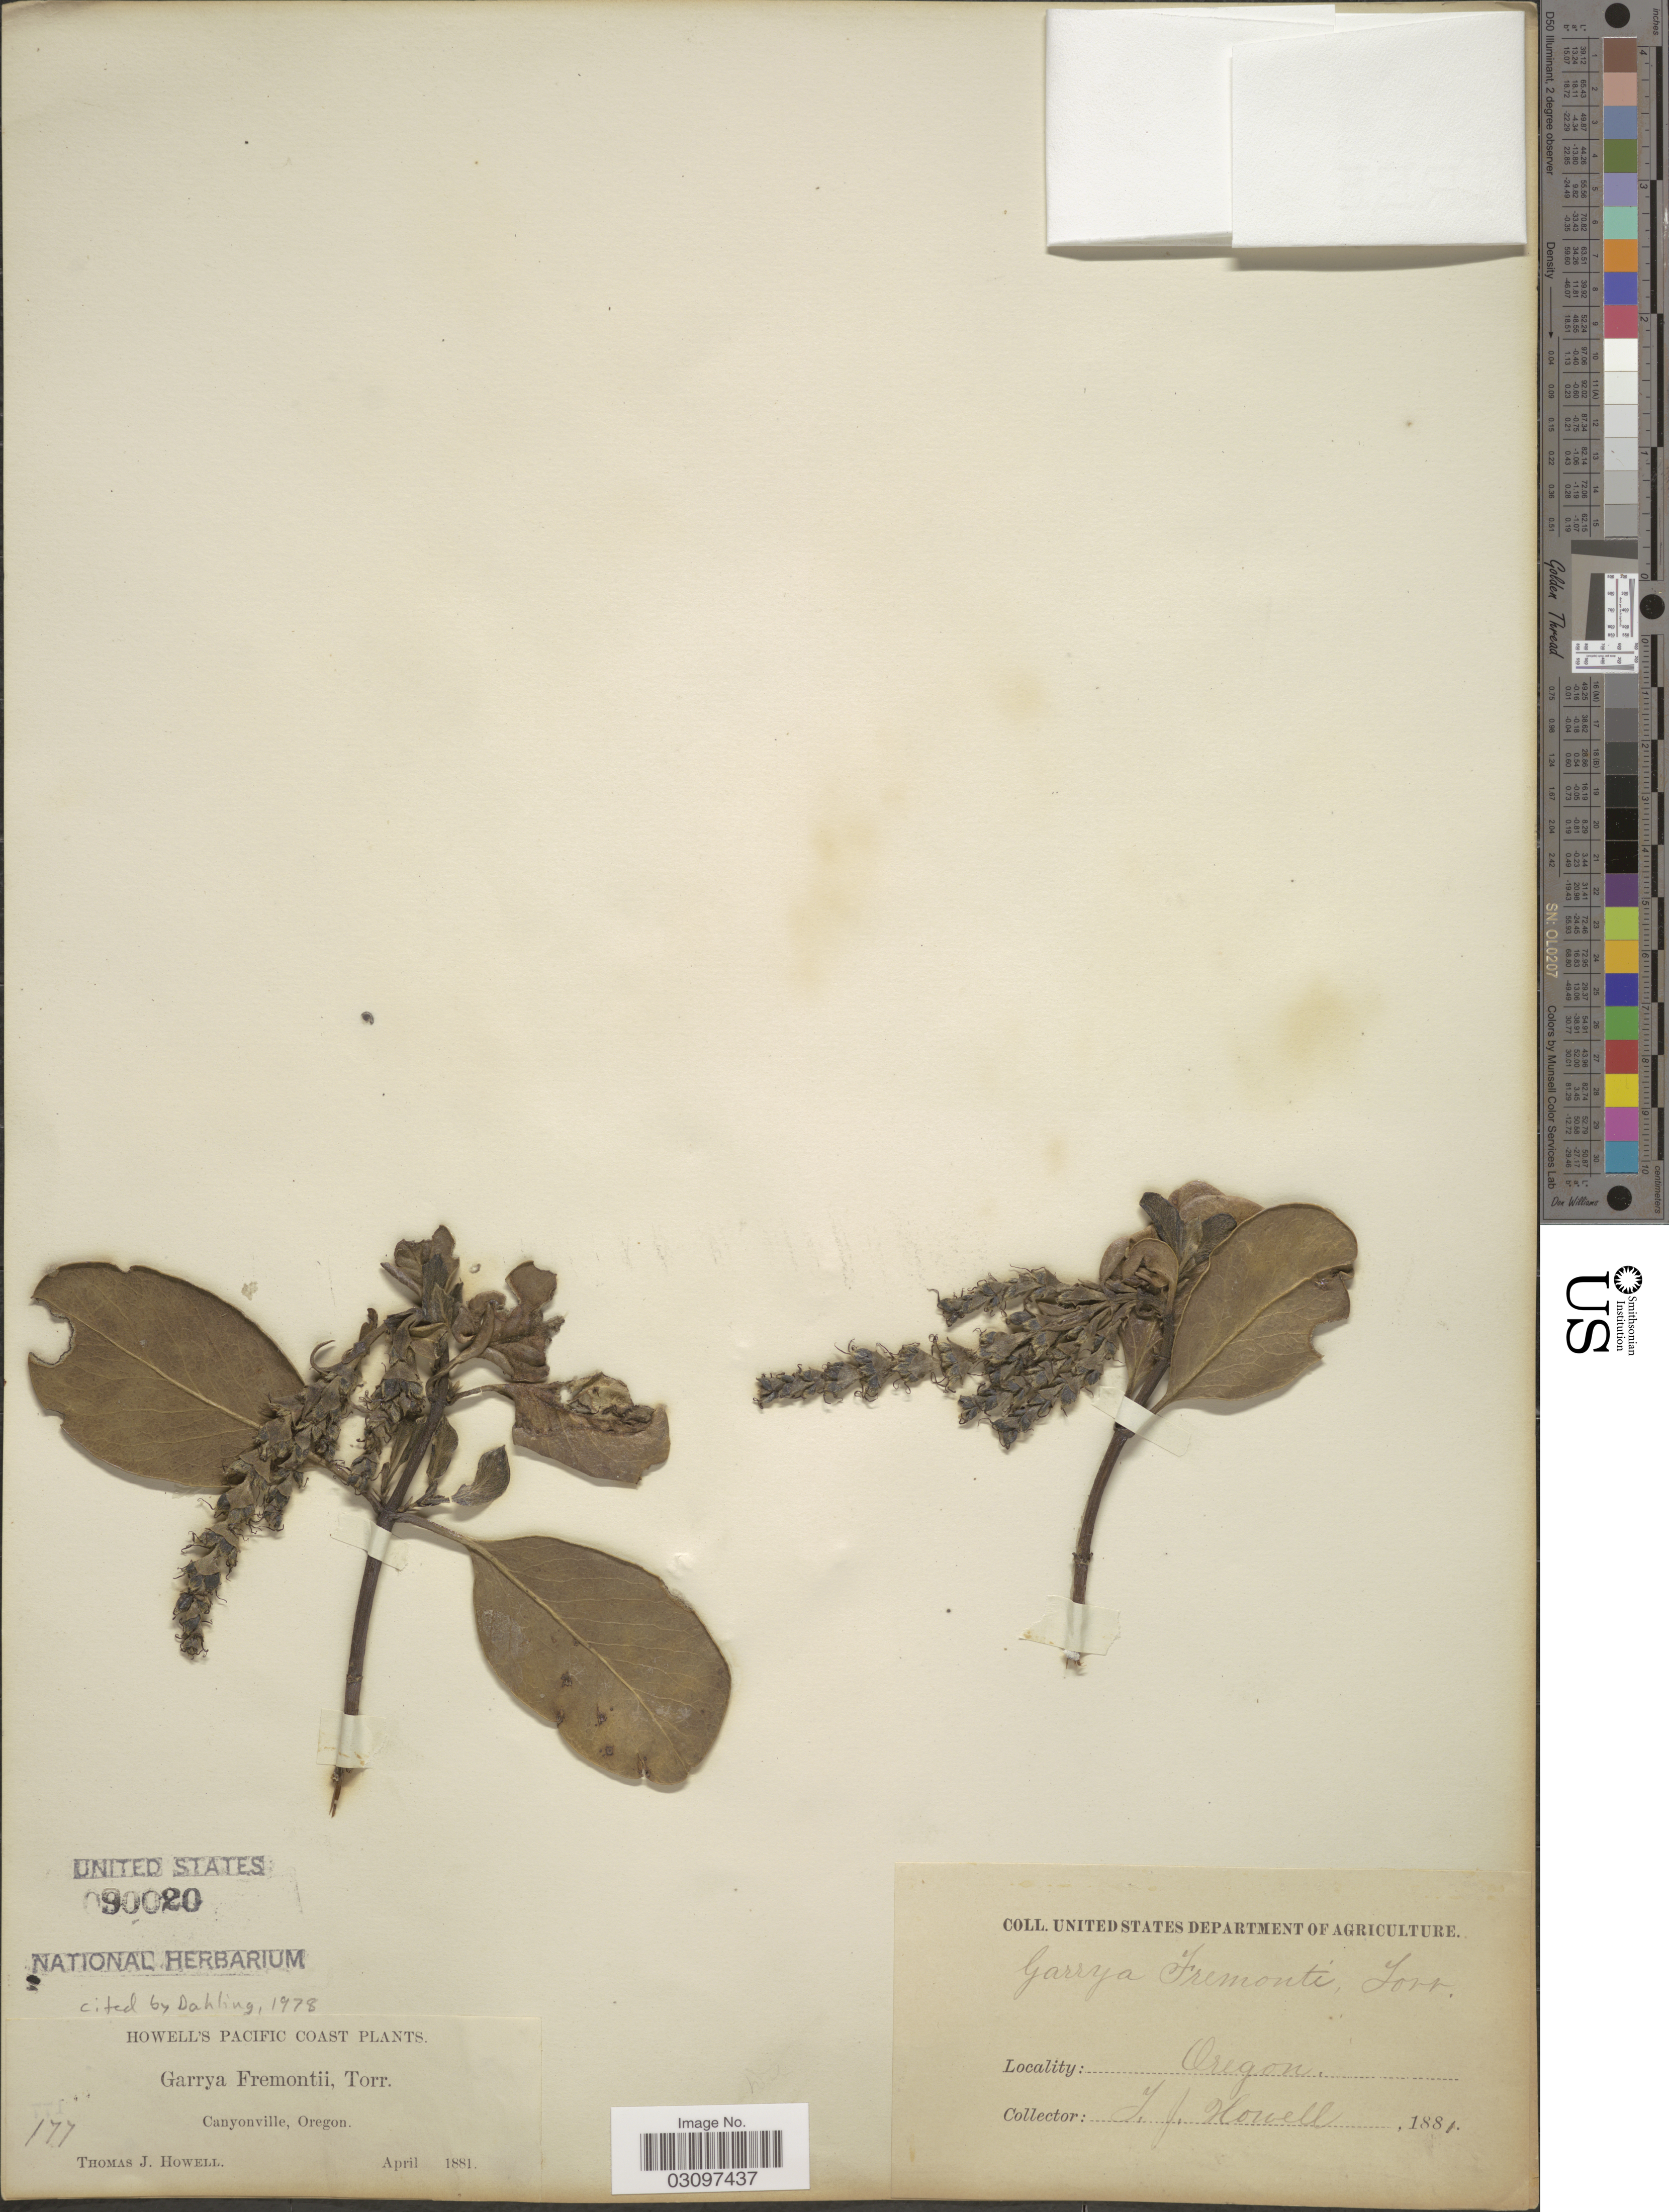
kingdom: Plantae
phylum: Tracheophyta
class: Magnoliopsida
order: Garryales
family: Garryaceae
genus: Garrya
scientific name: Garrya fremontii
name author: Torr.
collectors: T. J. Howell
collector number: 177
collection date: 1881-04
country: United States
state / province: Oregon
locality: Pacific Coast, Canyonville.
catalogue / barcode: US 90020